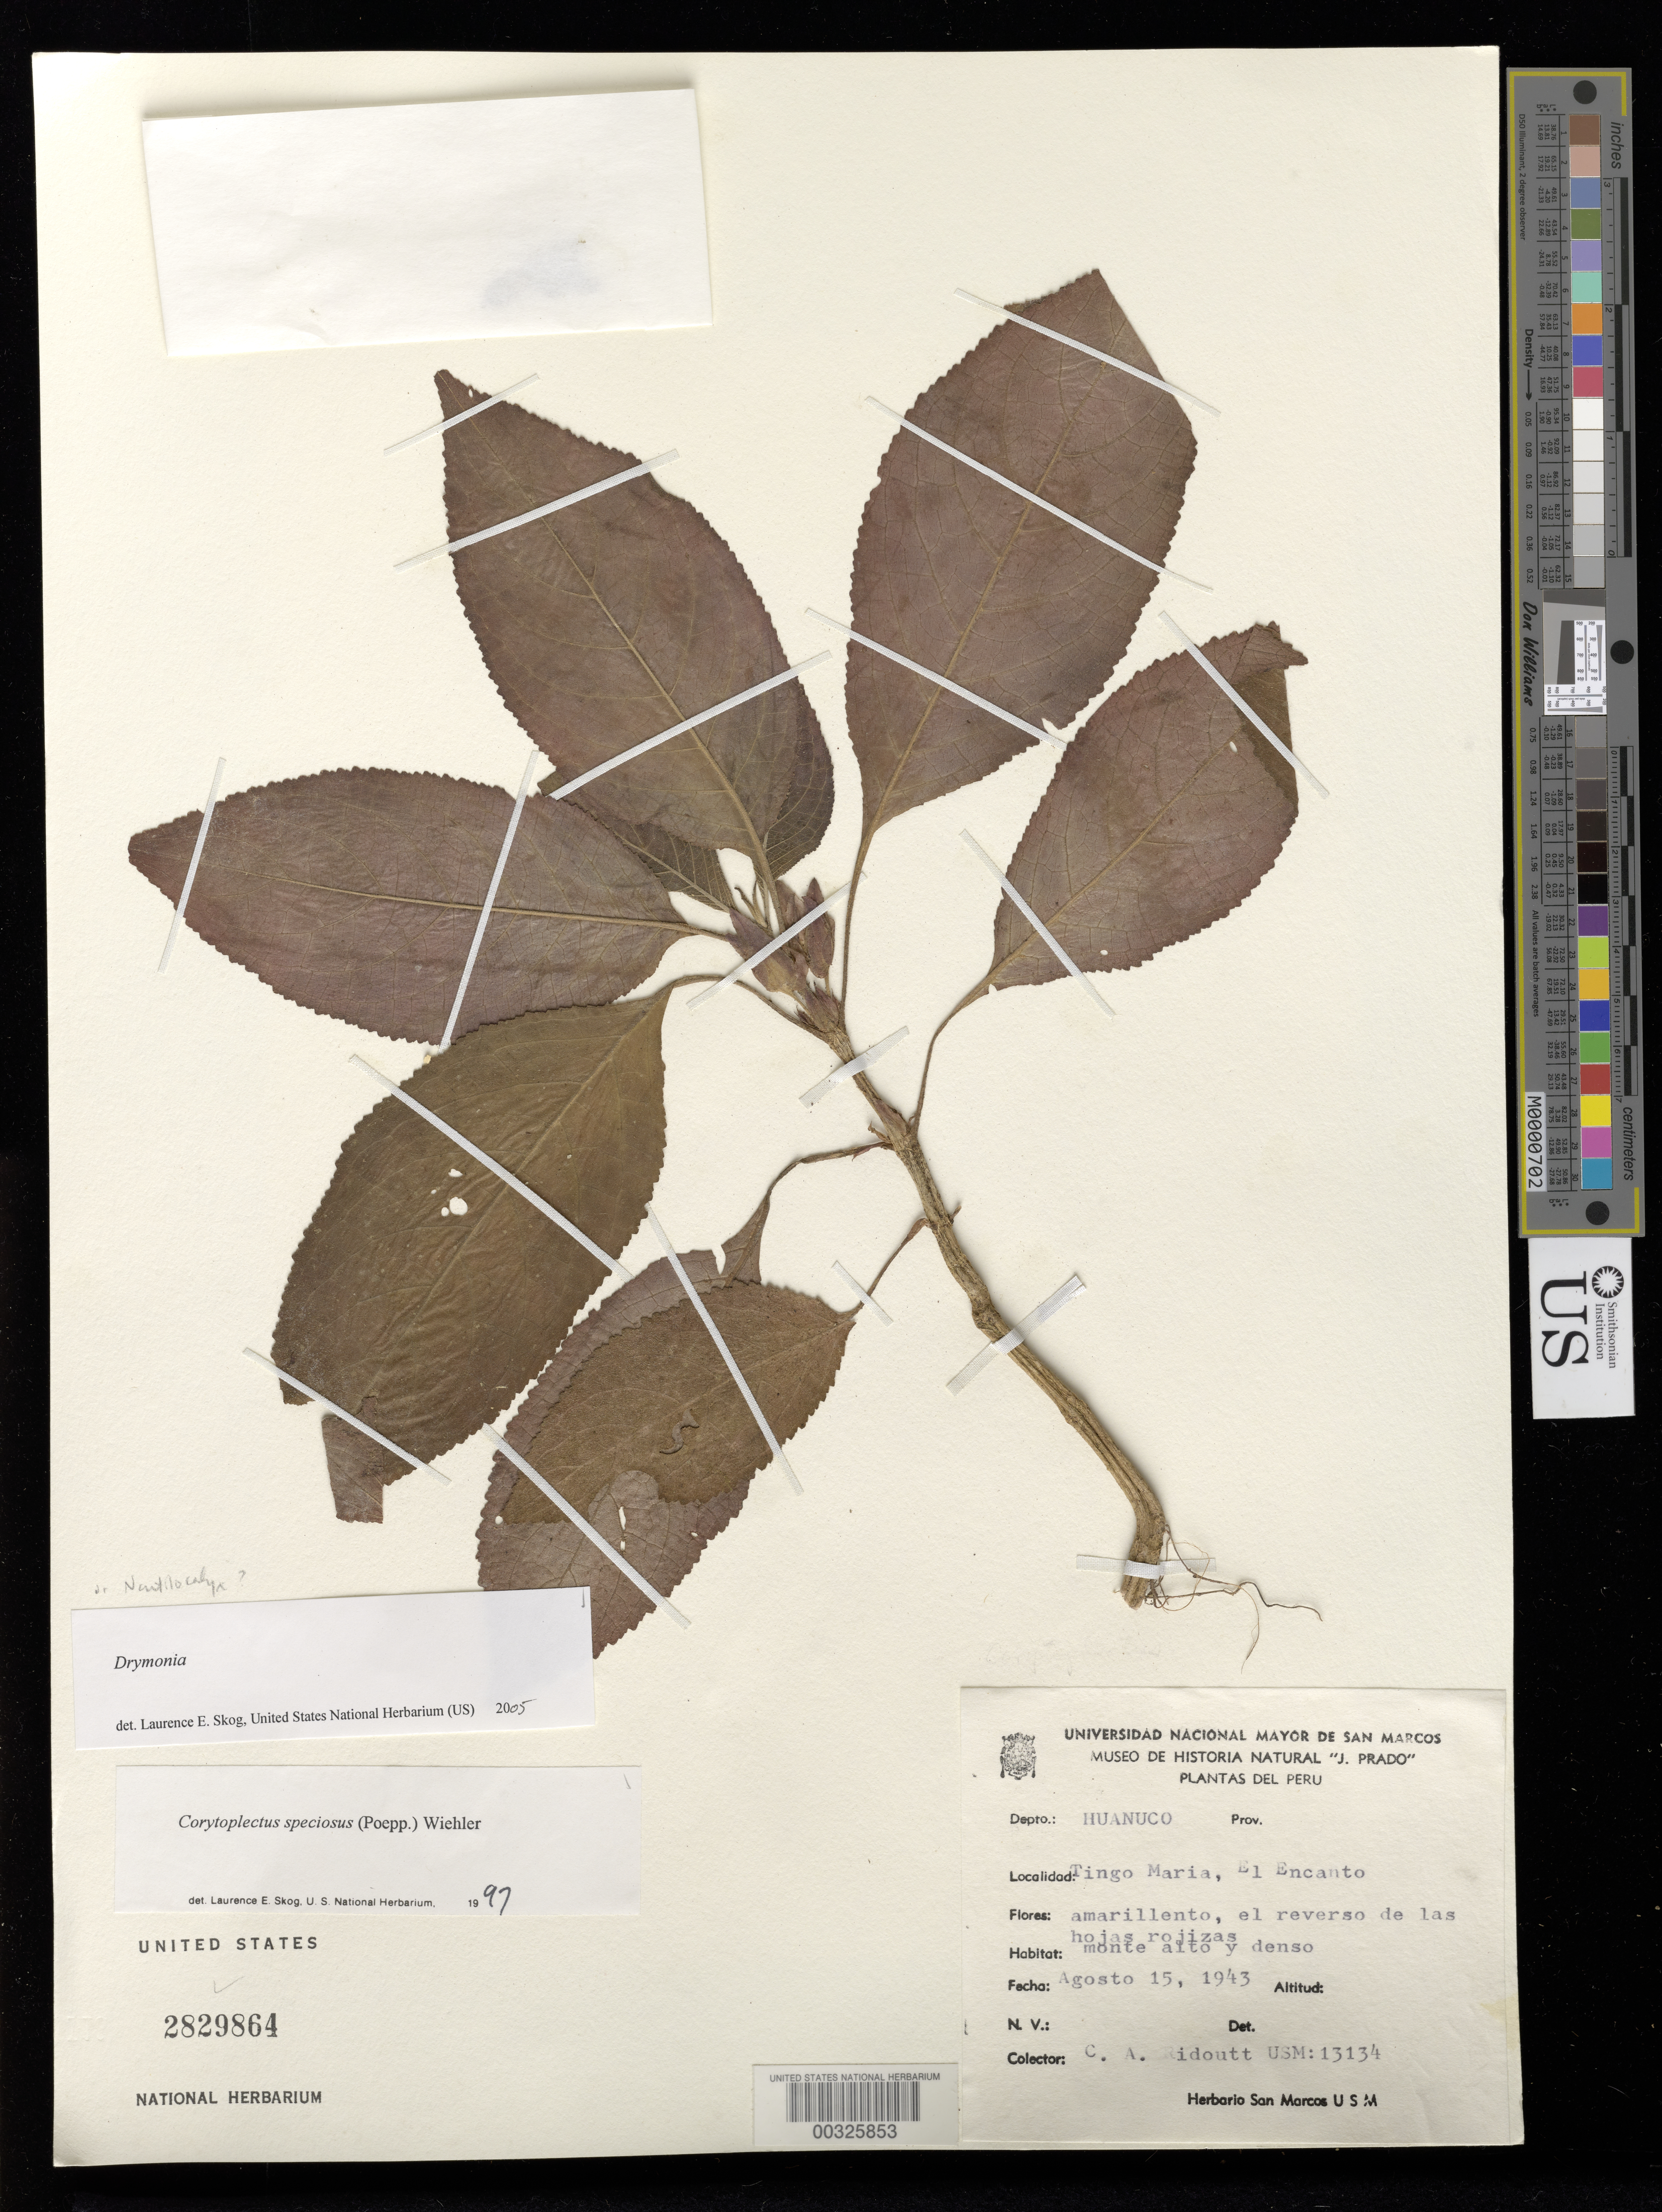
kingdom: Plantae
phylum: Tracheophyta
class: Magnoliopsida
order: Lamiales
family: Gesneriaceae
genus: Drymonia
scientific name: Drymonia sp.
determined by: Skog, Laurence E.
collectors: C. Ridoutt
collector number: USM 13134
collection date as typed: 15 Aug 1943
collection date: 1943-08-15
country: Peru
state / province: Huánuco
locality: Tingo Maria, El Encanto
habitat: Monte alto y denso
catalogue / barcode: US 2829864